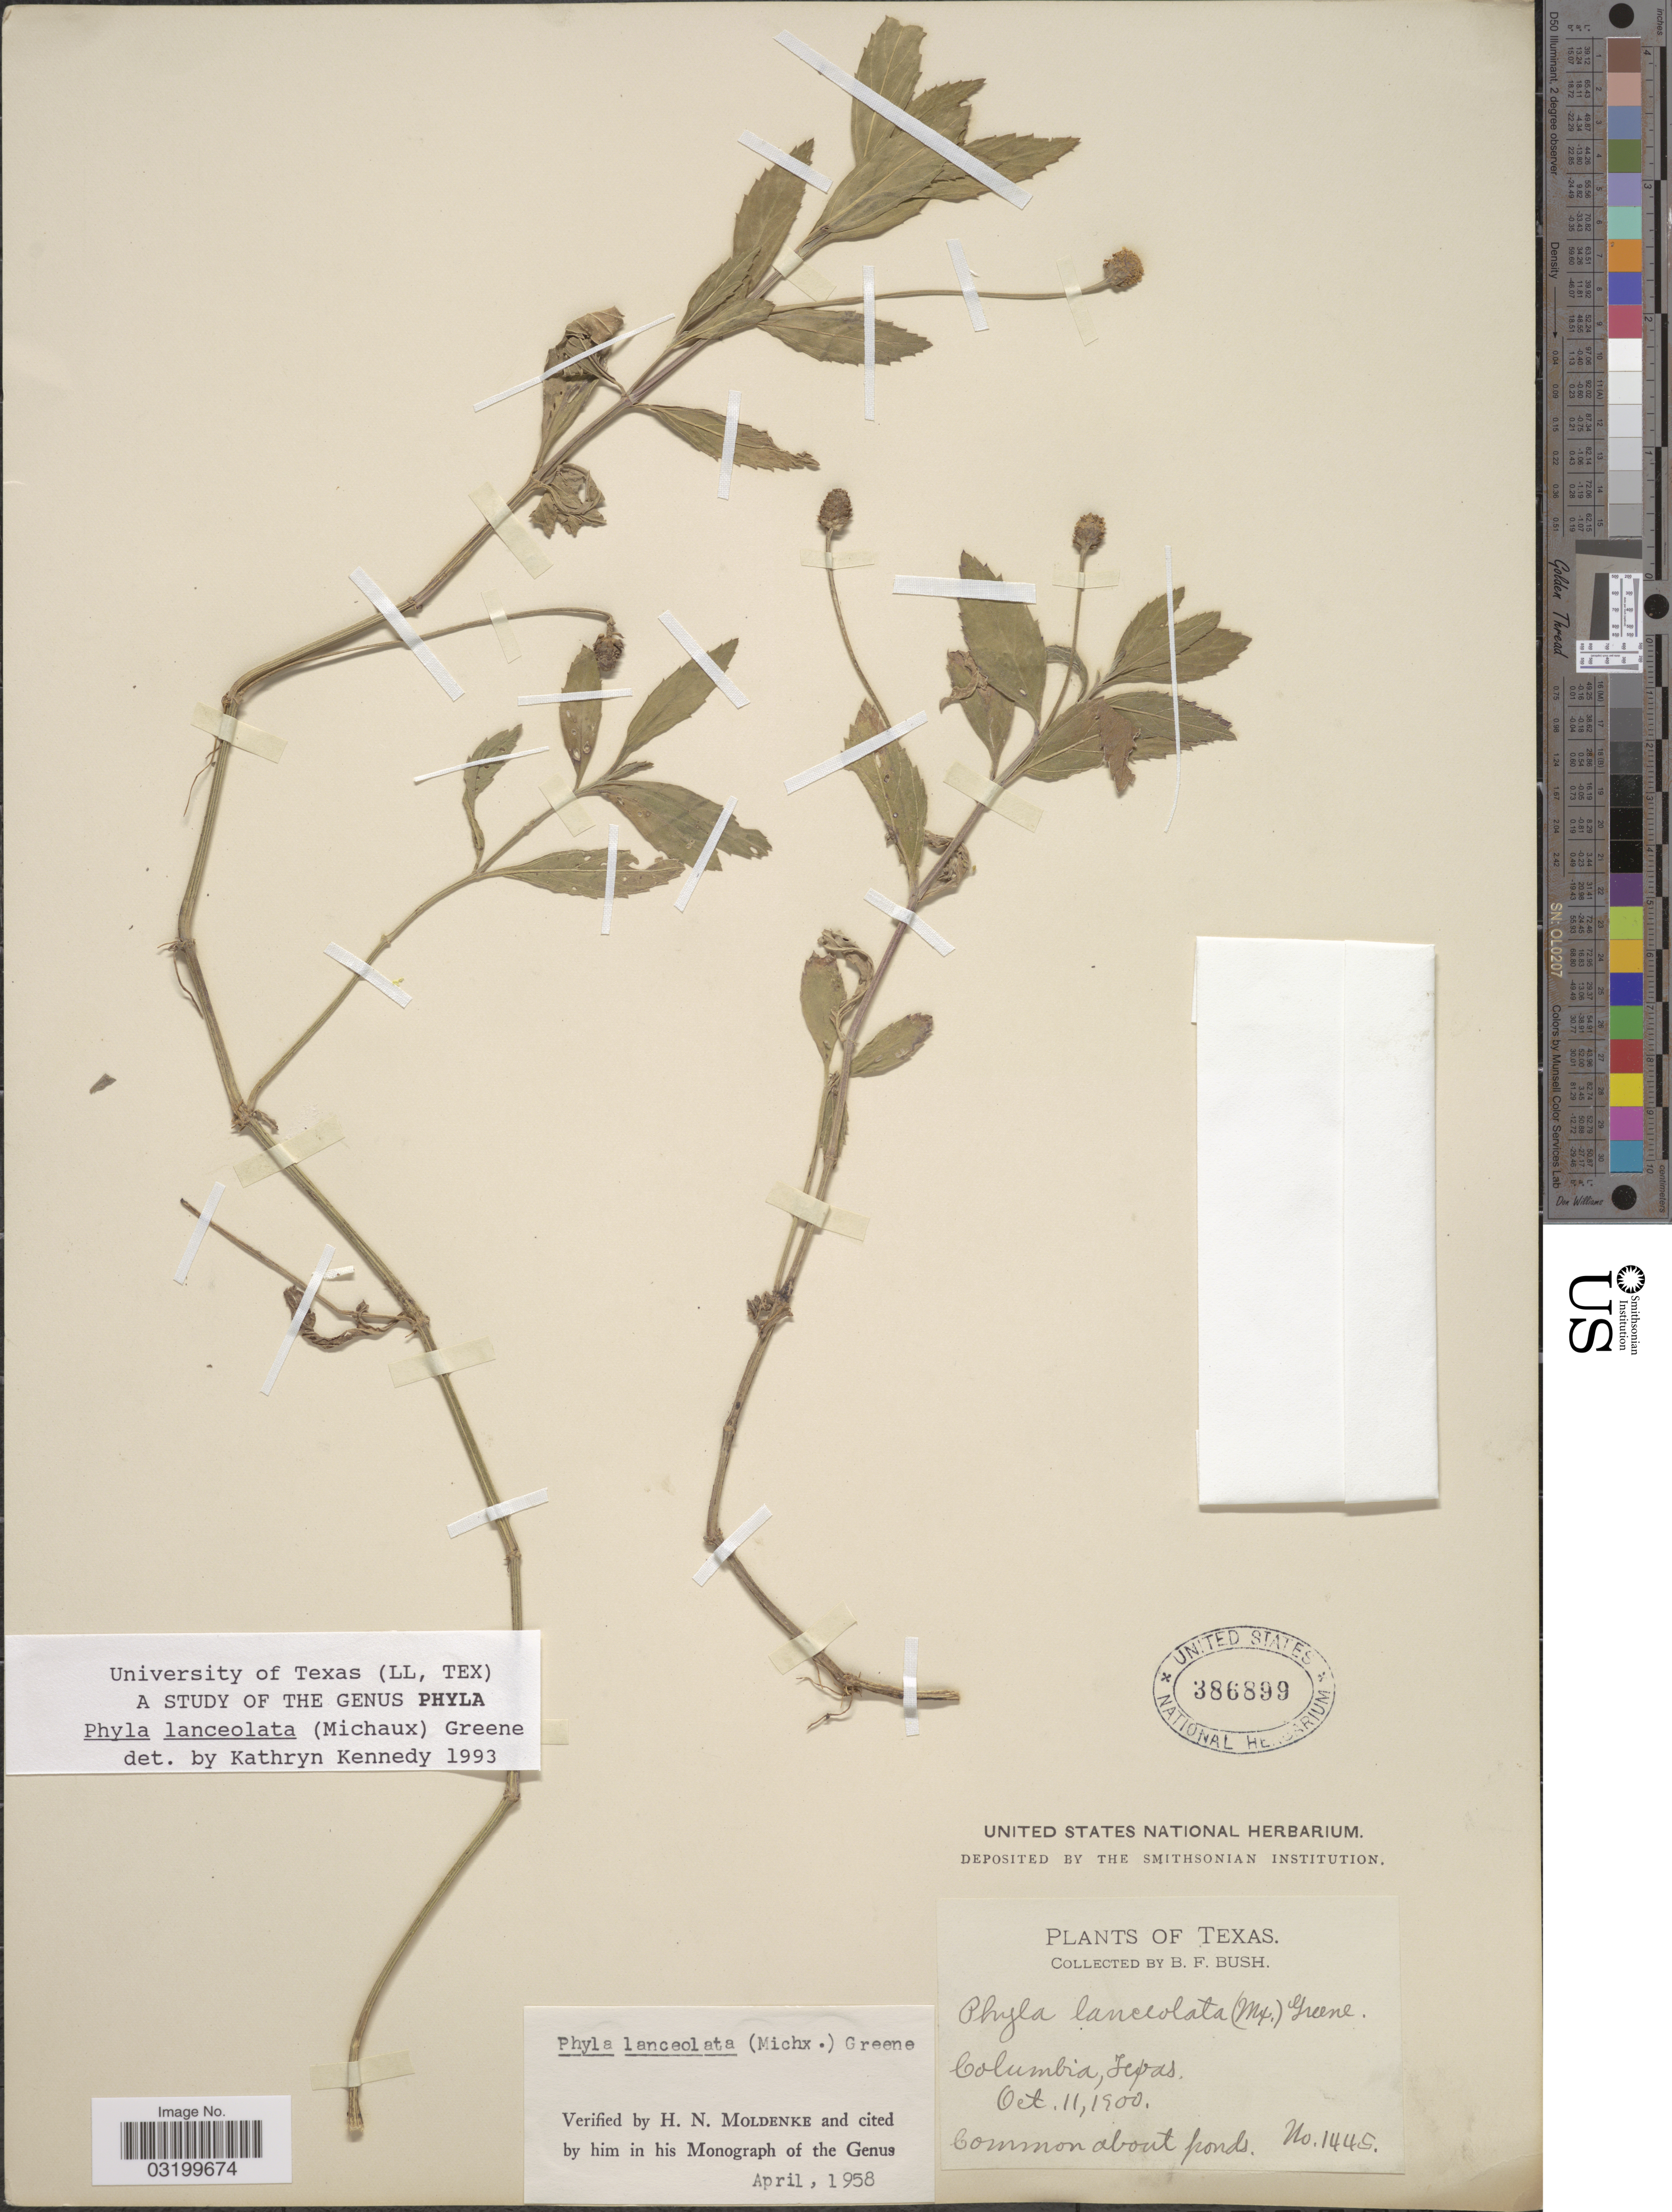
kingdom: Plantae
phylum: Tracheophyta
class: Magnoliopsida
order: Lamiales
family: Verbenaceae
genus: Phyla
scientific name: Phyla lanceolata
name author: (Michx.) Greene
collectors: B. F. Bush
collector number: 1445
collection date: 1900-10-11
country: United States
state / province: Texas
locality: Columbia.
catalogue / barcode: US 386899